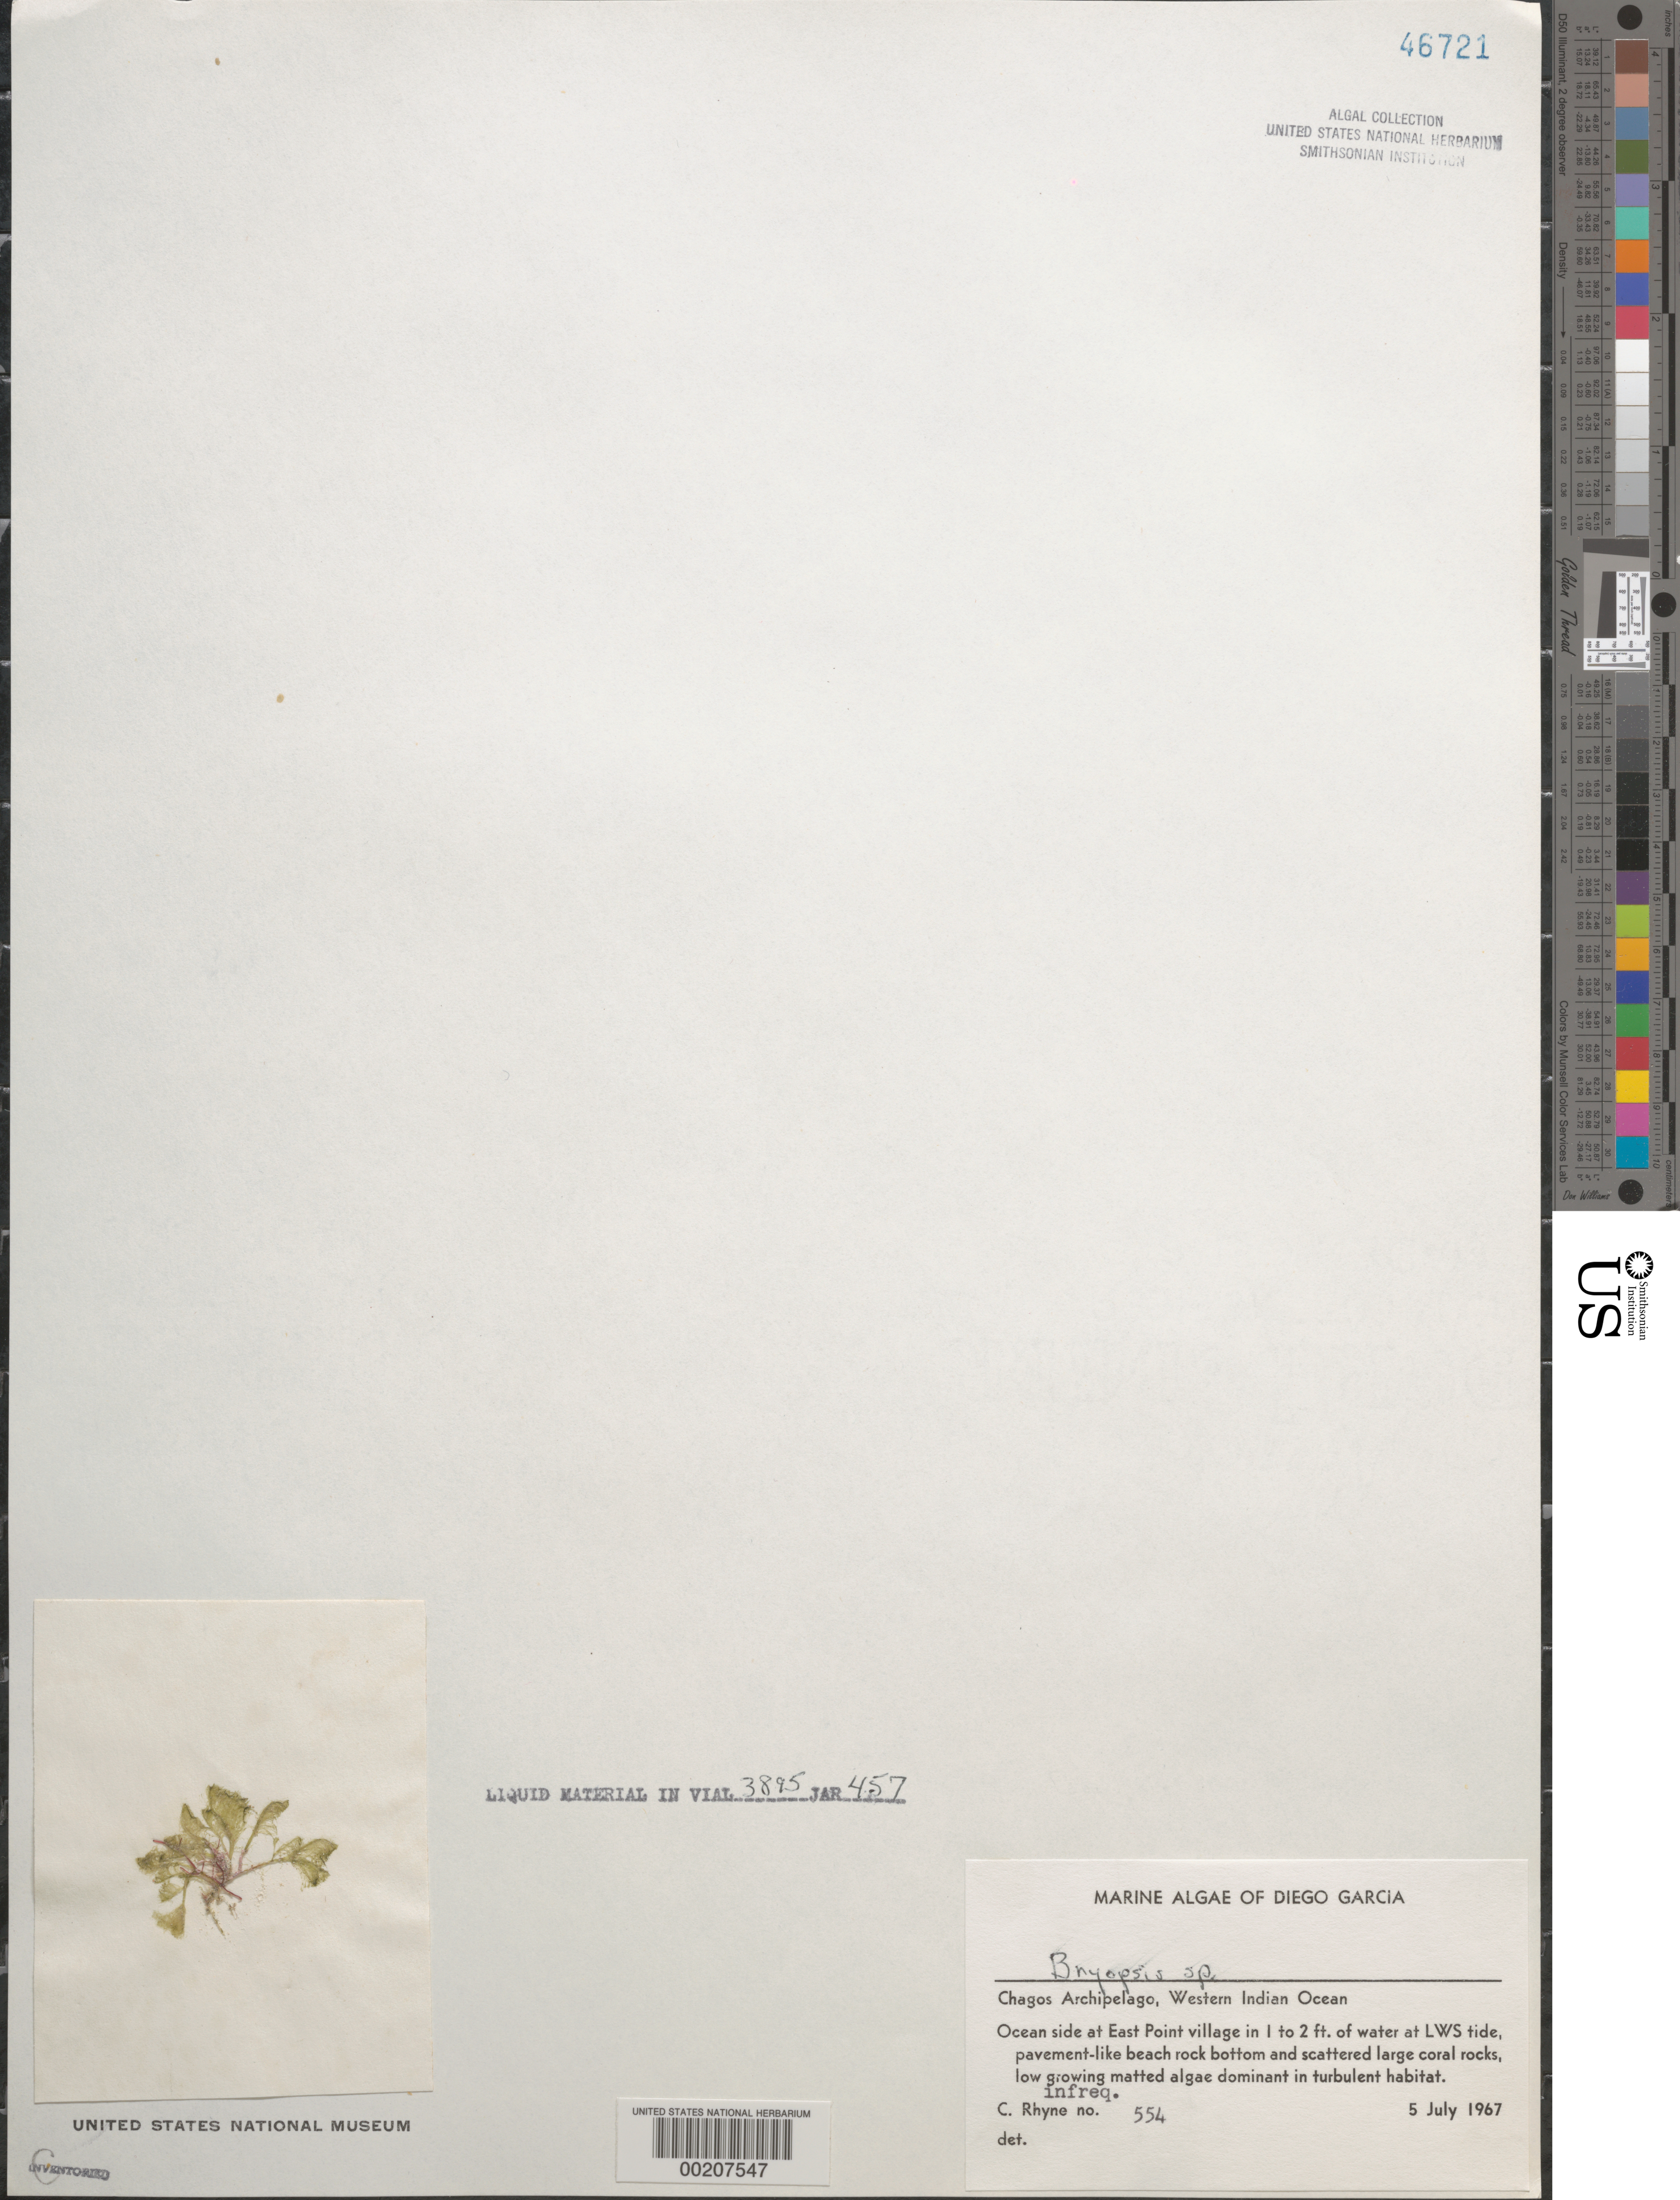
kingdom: Plantae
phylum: Chlorophyta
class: Ulvophyceae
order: Bryopsidales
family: Bryopsidaceae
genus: Bryopsis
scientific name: Bryopsis sp.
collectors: C. Rhyne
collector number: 554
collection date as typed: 05 Jul 1967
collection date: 1967-07-05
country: British Indian Ocean Territory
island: Diego Garcia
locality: East Point Village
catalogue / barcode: US 46721